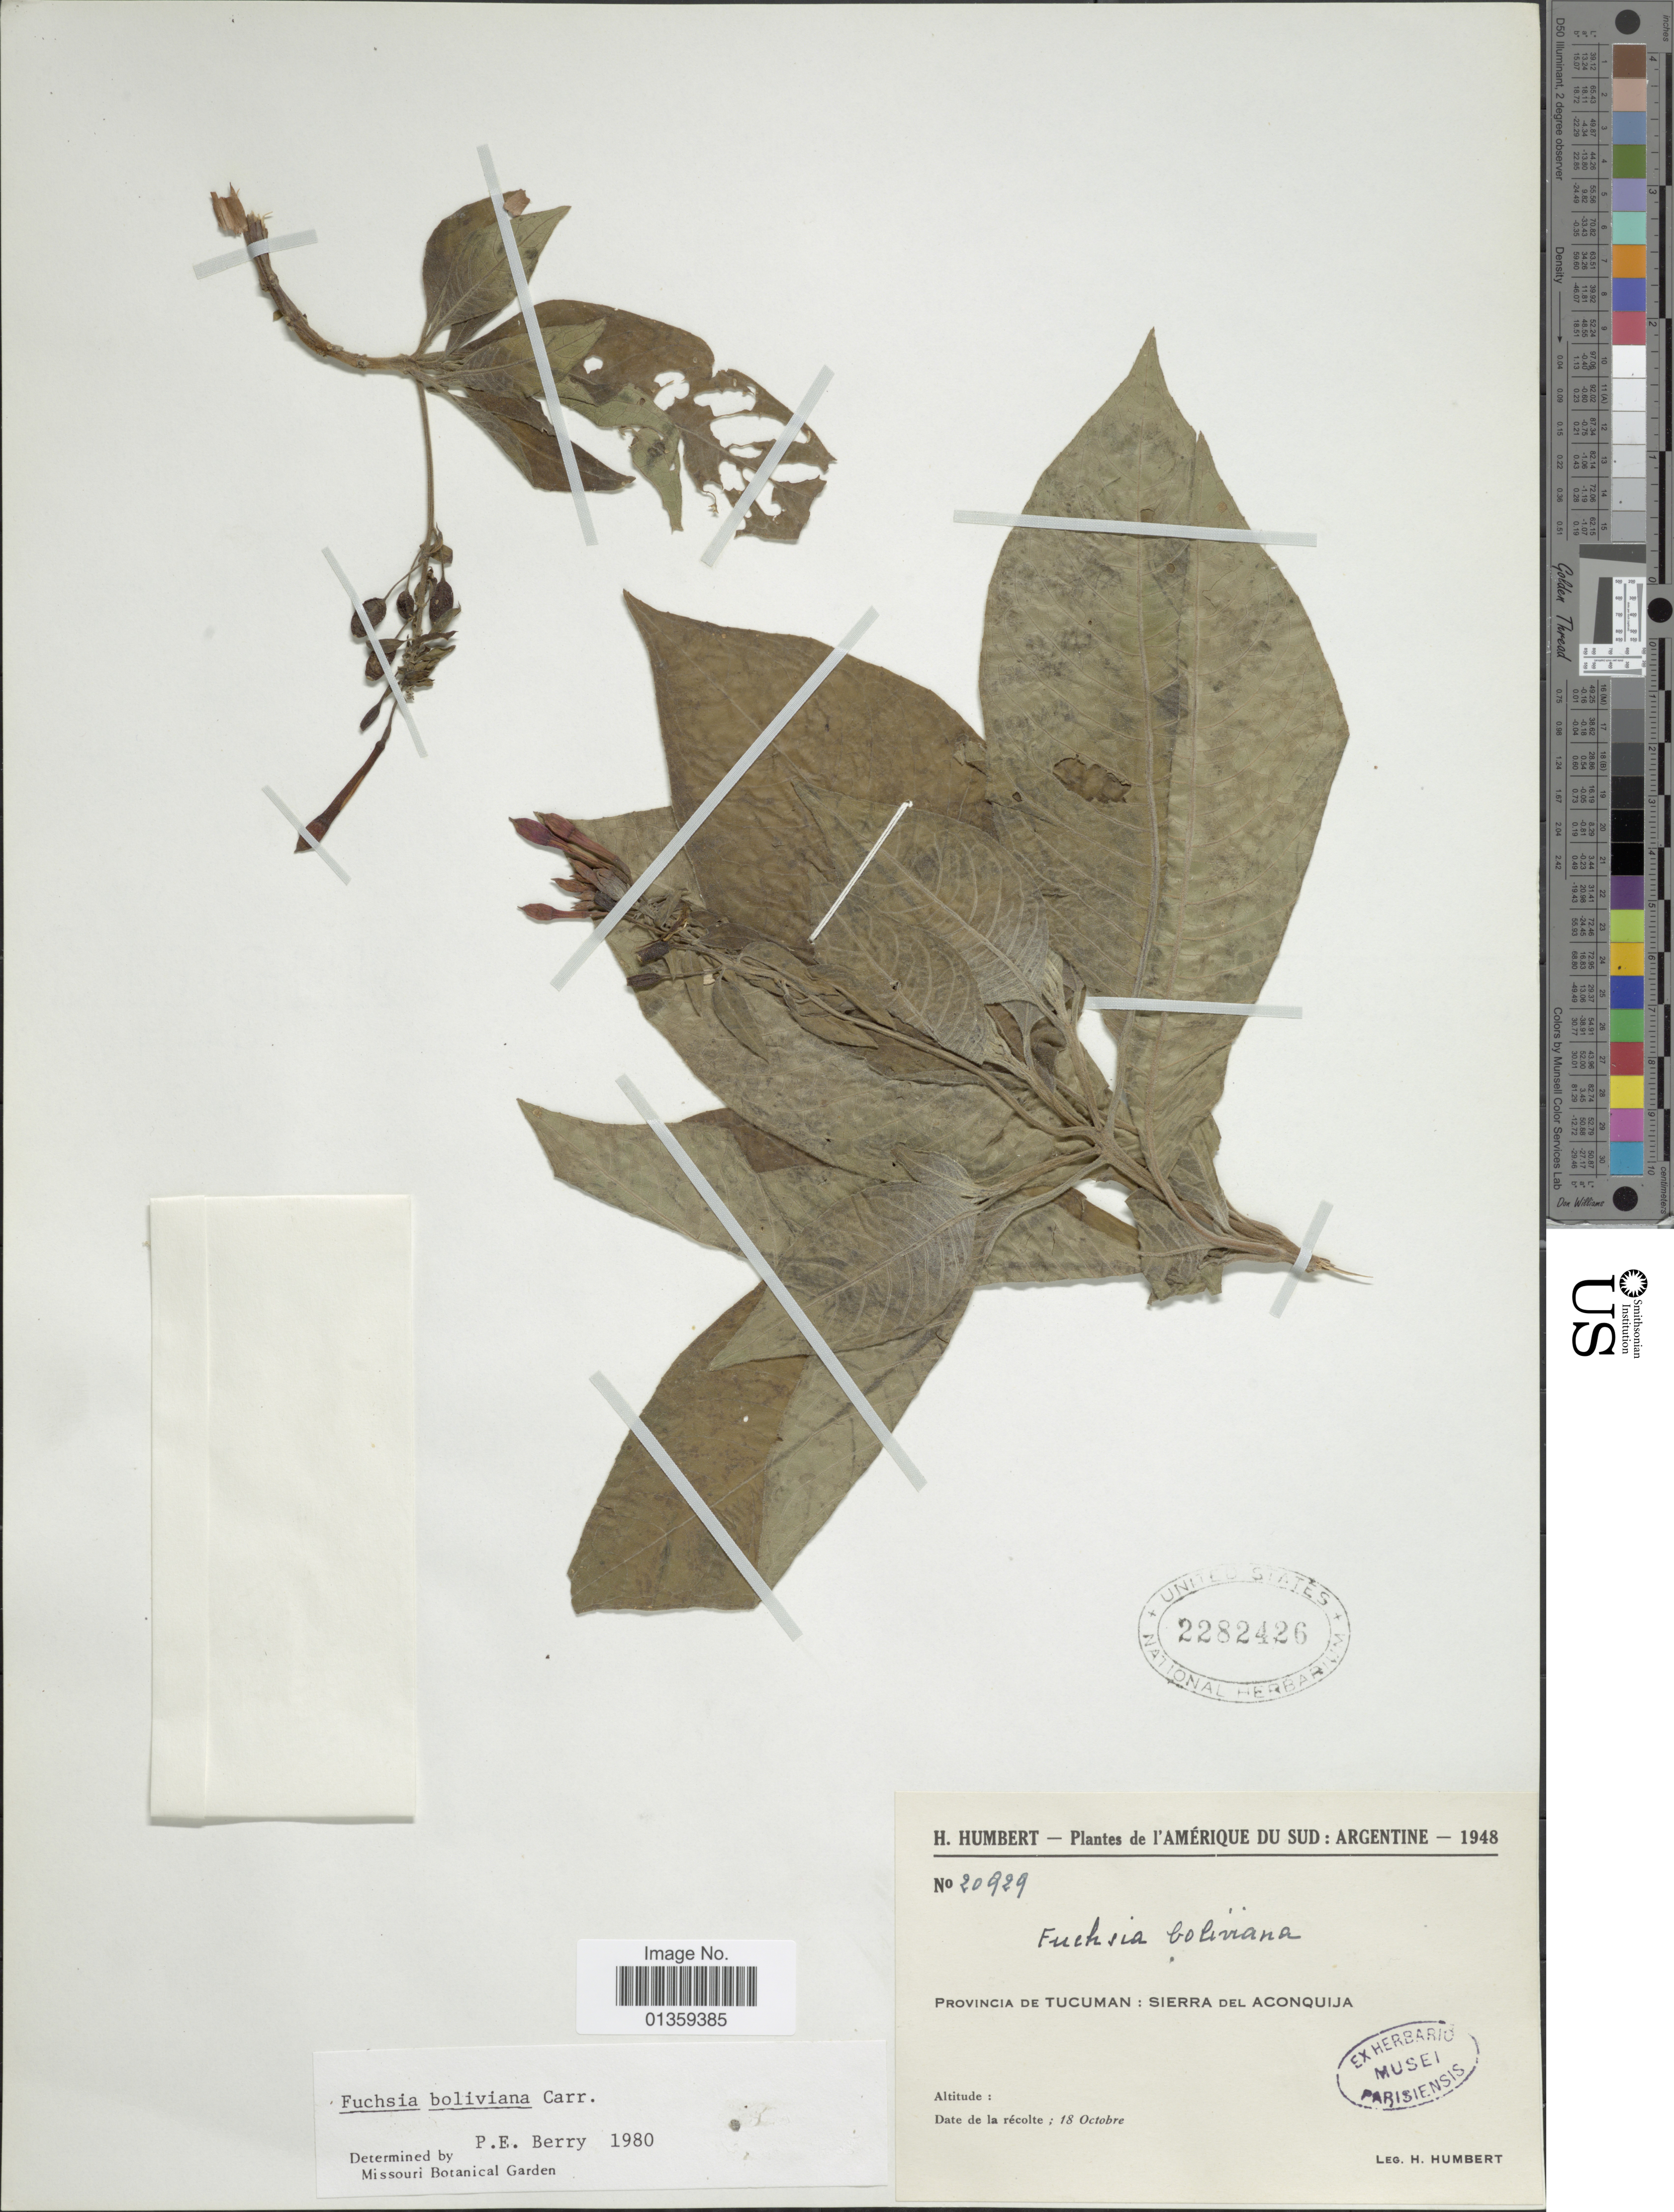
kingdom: Plantae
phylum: Tracheophyta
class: Magnoliopsida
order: Myrtales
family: Onagraceae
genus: Fuchsia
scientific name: Fuchsia boliviana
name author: Carrière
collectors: H. Humbert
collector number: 20929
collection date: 1948-10-18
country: Argentina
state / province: Tucuman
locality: Sierra del Aconquija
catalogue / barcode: US 2282426